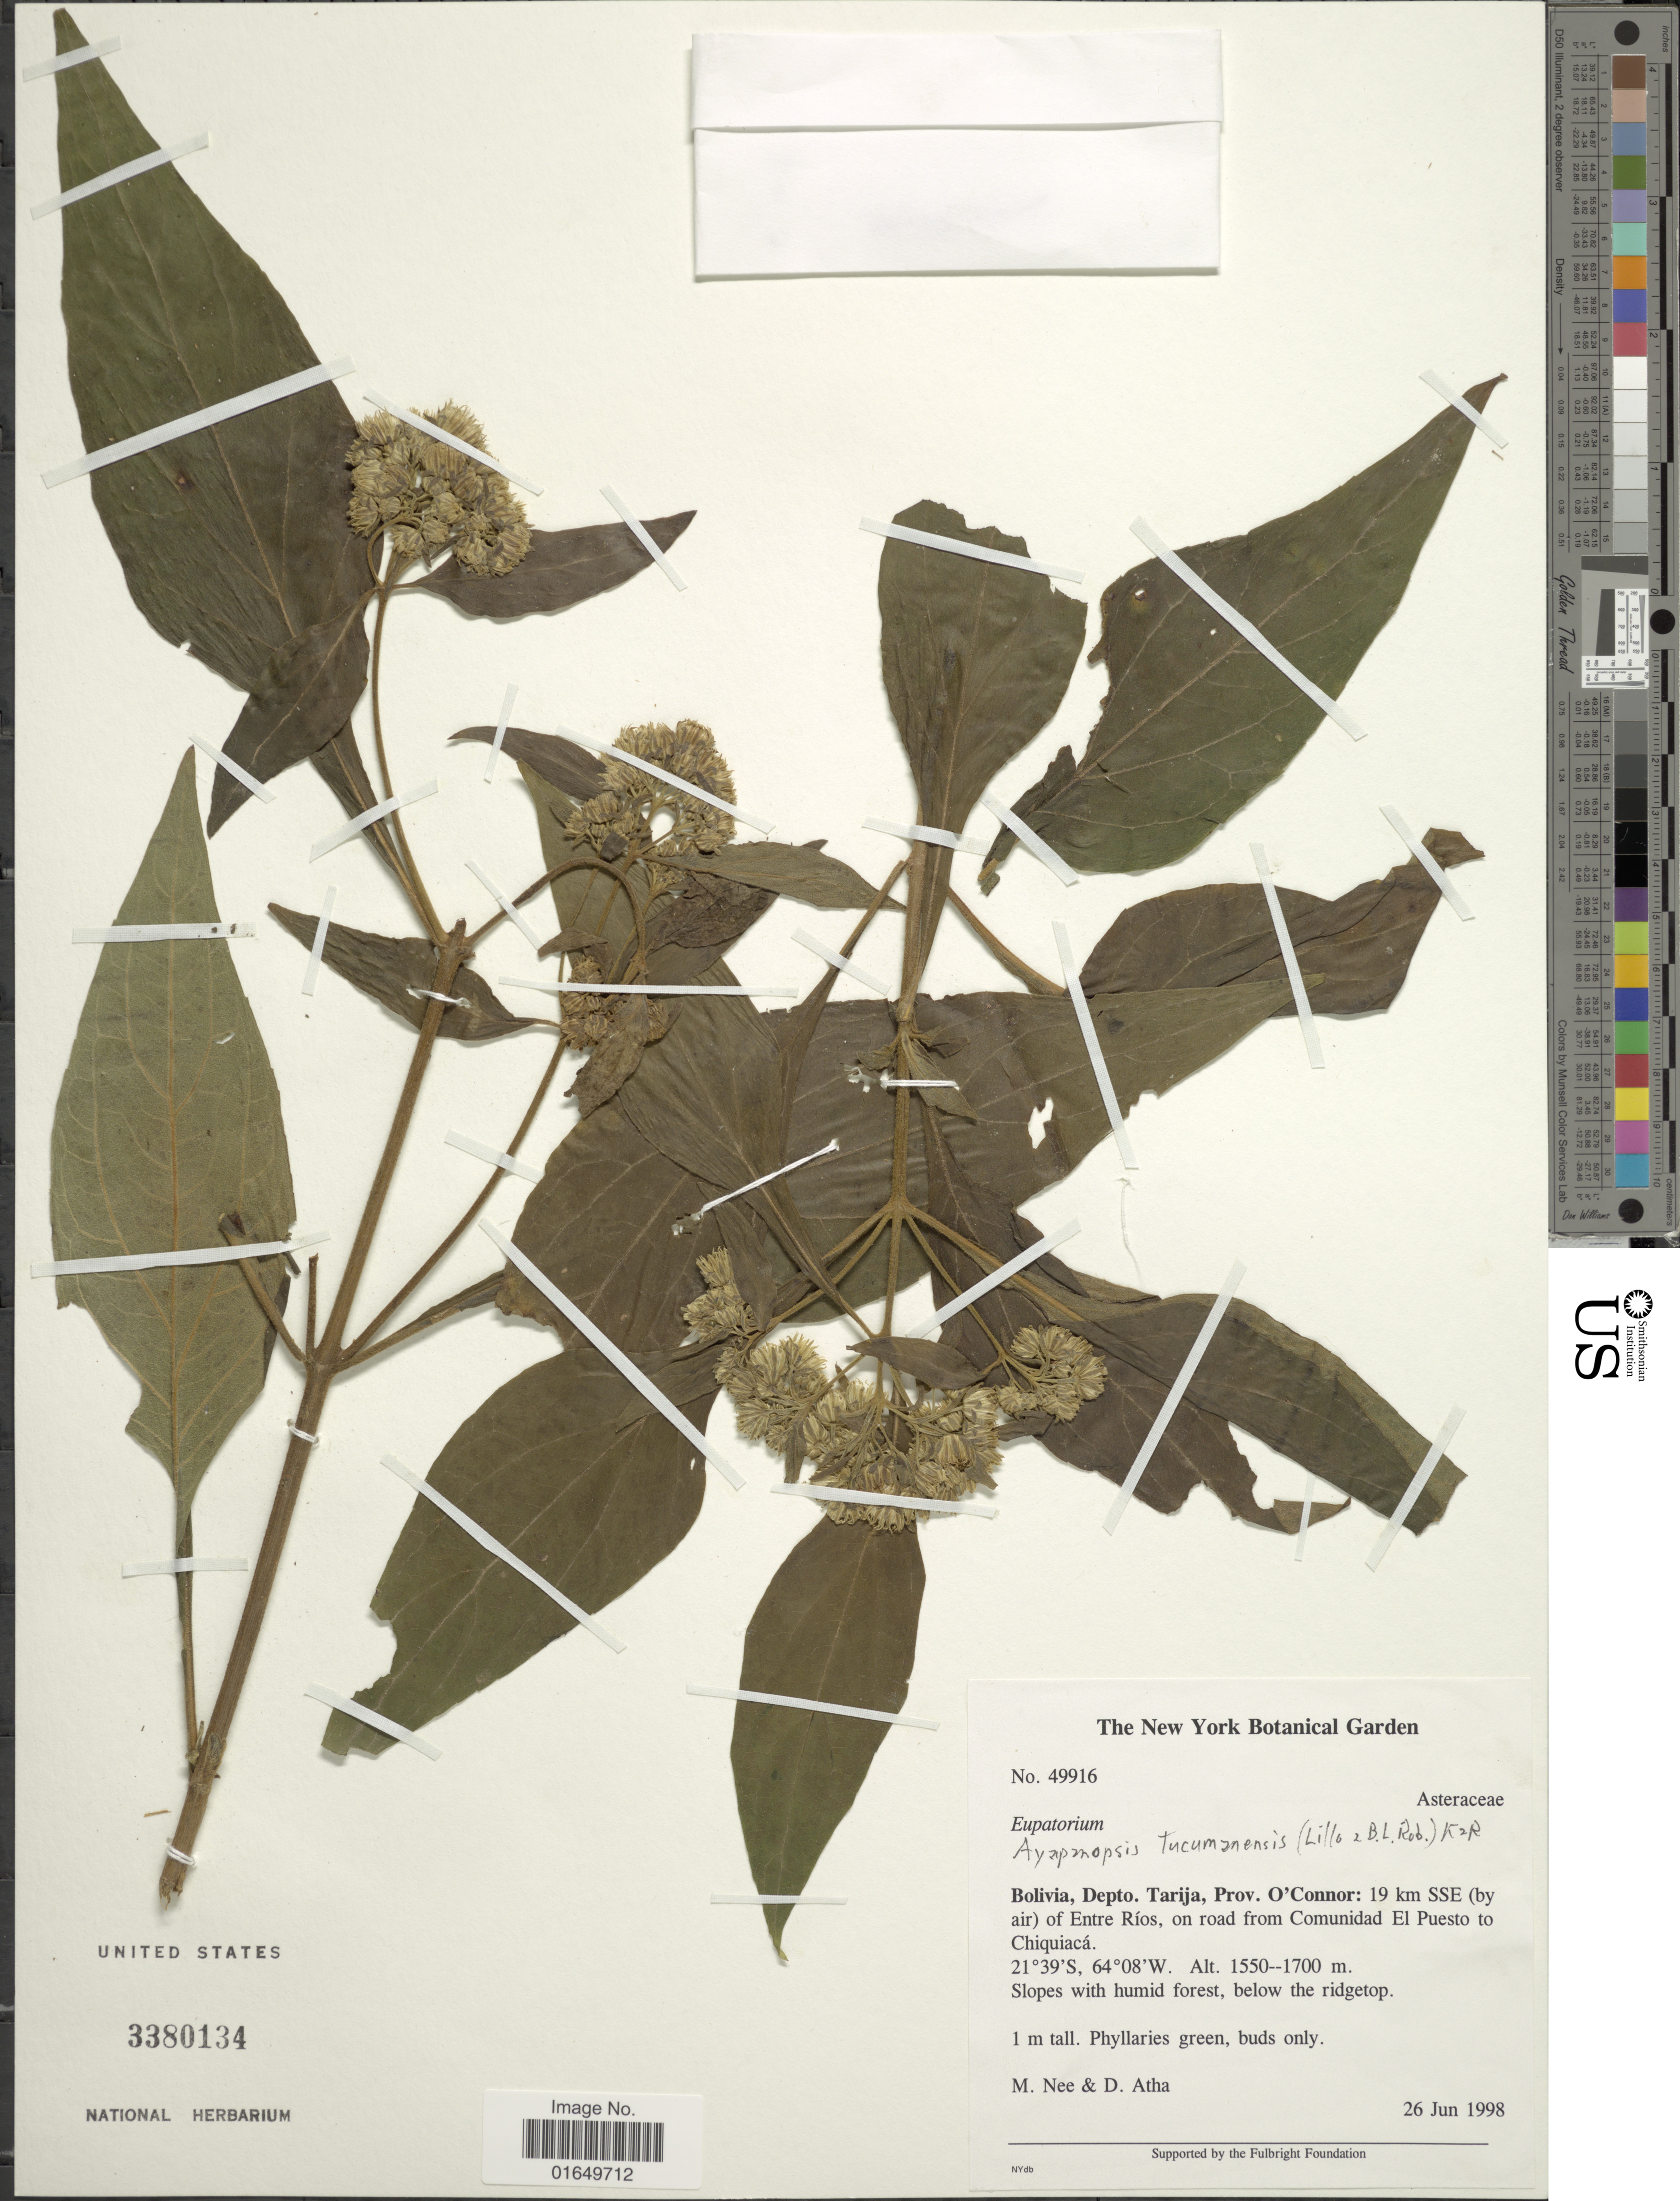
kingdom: Plantae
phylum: Tracheophyta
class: Magnoliopsida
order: Asterales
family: Asteraceae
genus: Ayapanopsis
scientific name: Ayapanopsis tucumanensis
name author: (Lillo & B.L. Rob.) R.M. King & H. Rob.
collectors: M. Nee & D. Atha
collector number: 49916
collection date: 1998-06-26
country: Bolivia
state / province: Tarija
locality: Prov. O'Connor: 19 km SSE (by air) of Entre Ríos, on road from Comunidad El Puesto to Chiquiacá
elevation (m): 1500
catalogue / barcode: US 3380134